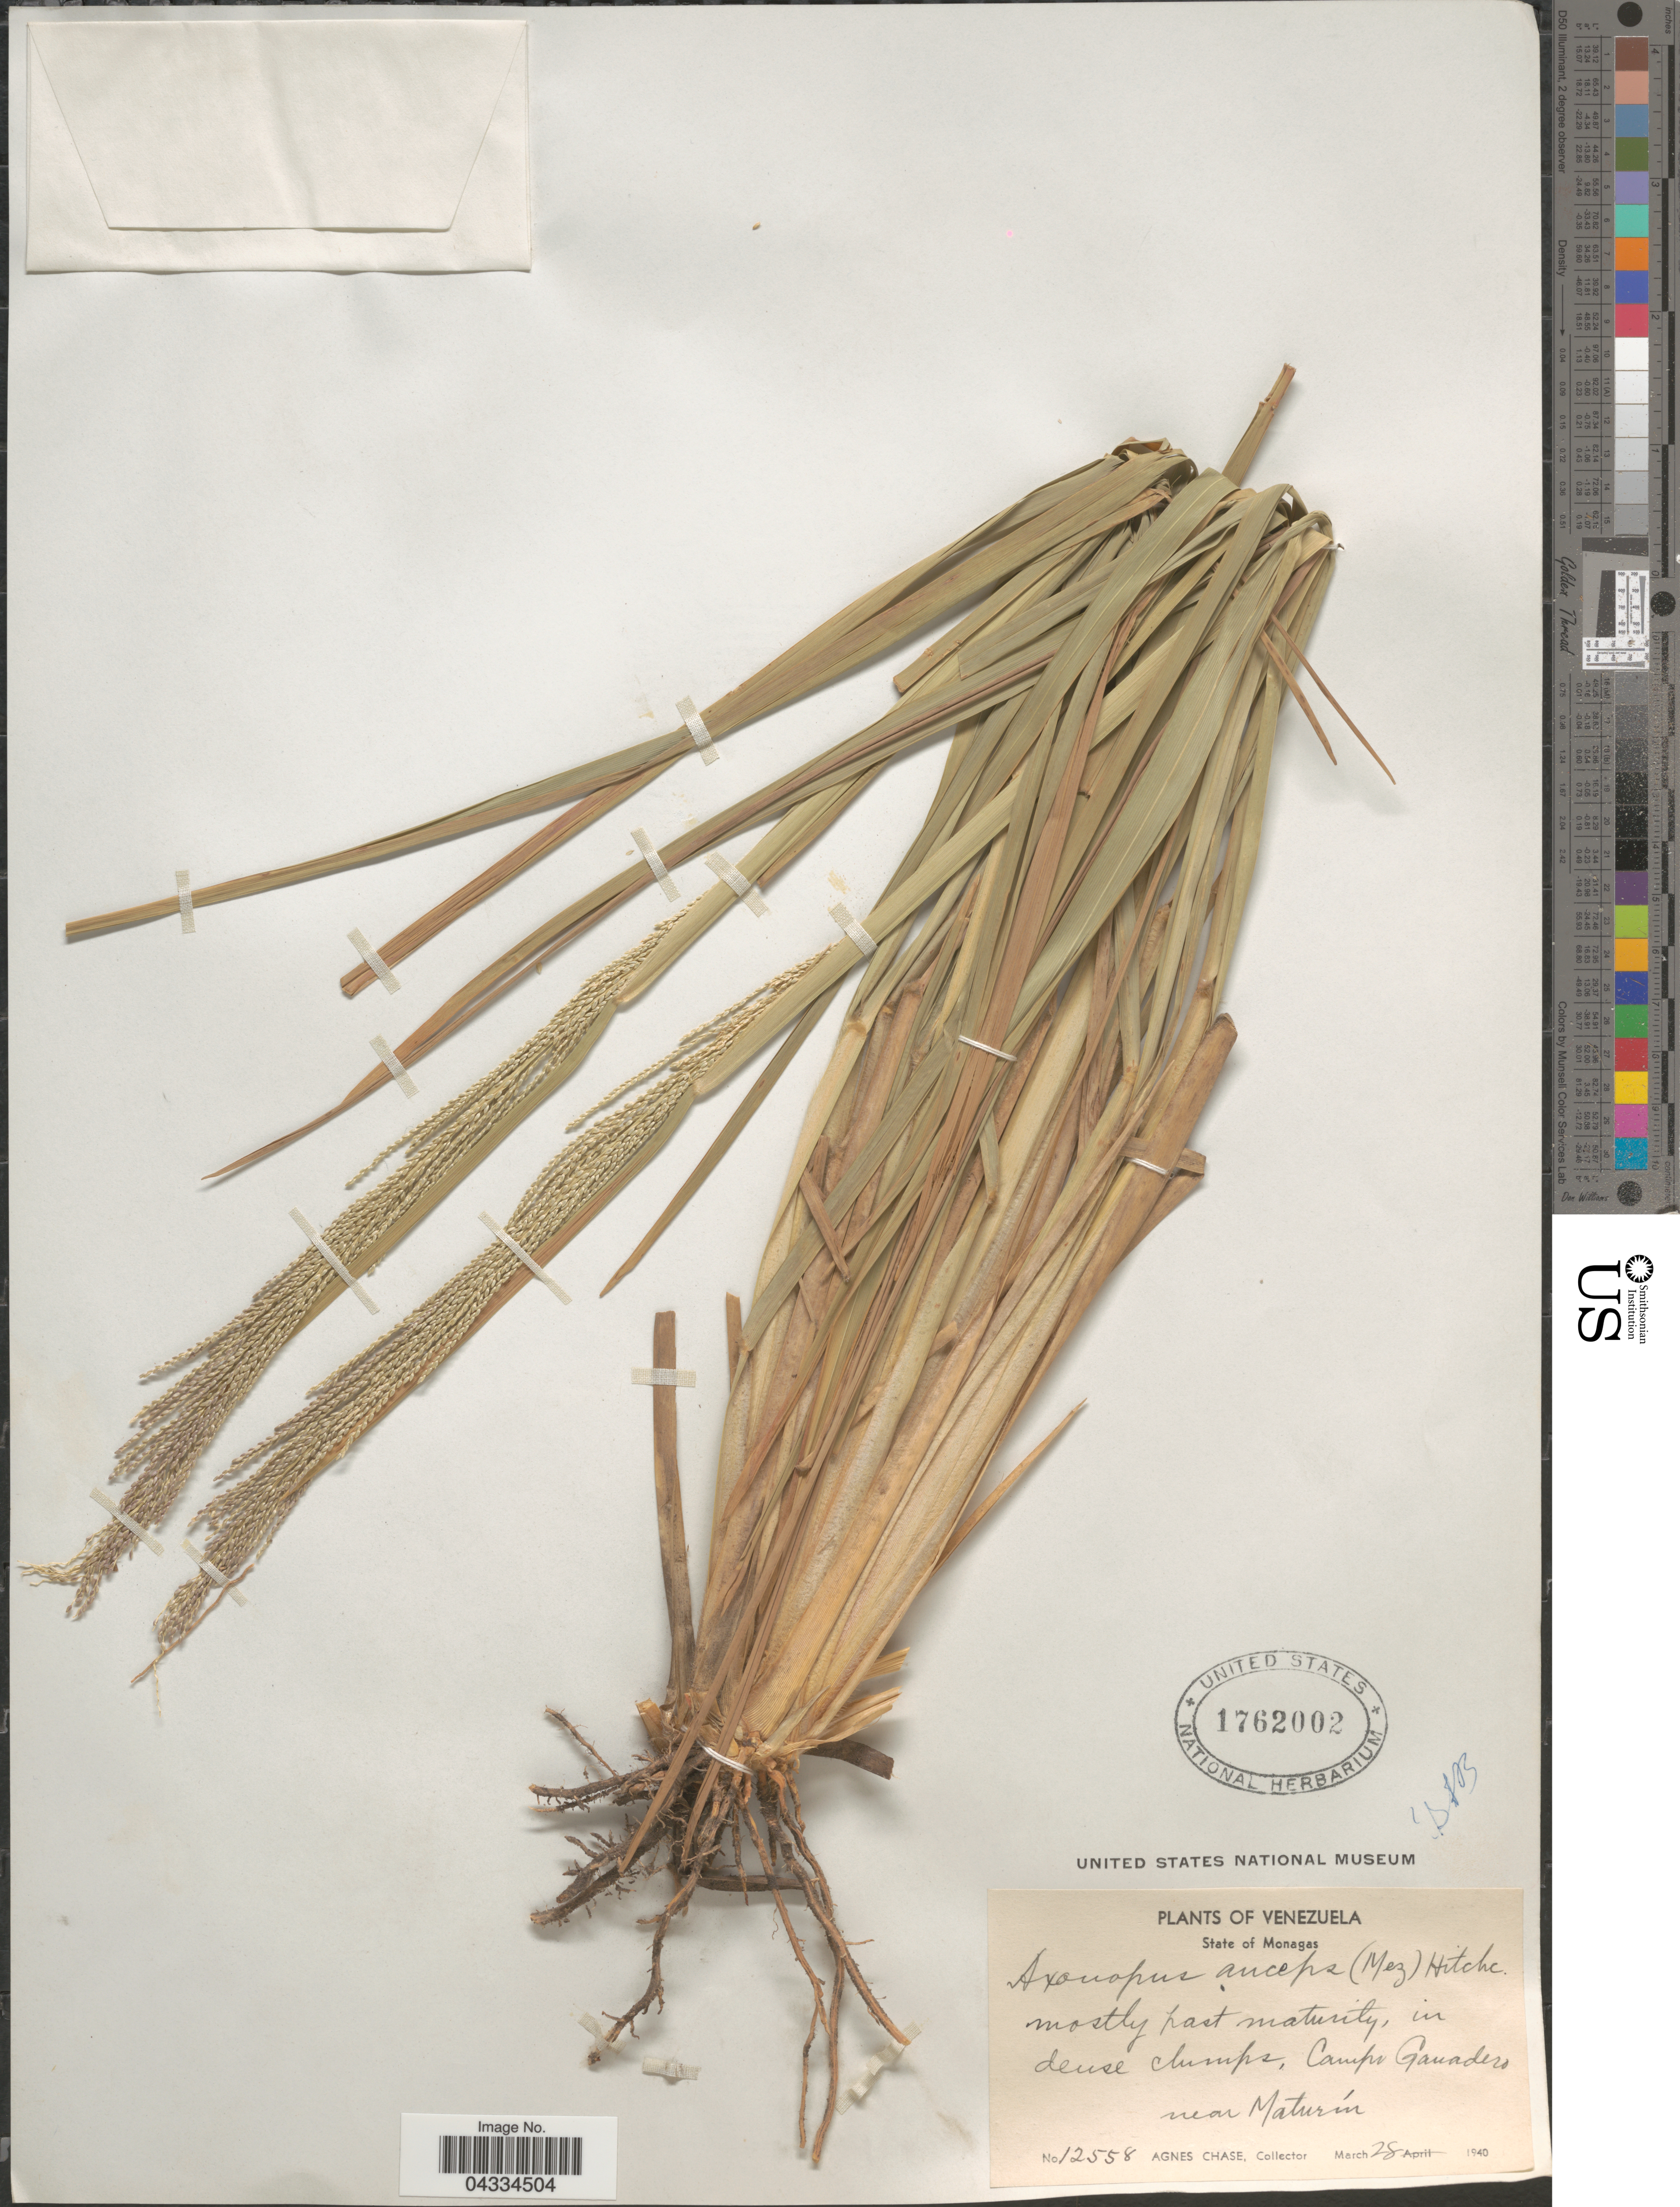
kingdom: Plantae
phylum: Tracheophyta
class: Liliopsida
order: Poales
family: Poaceae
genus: Axonopus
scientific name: Axonopus anceps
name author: (Mez) Hitchc.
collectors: A. Chase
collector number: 12558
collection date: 1940-03-28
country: Venezuela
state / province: Monagas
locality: Campo Ganadero near Maturín.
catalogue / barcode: US 1762002